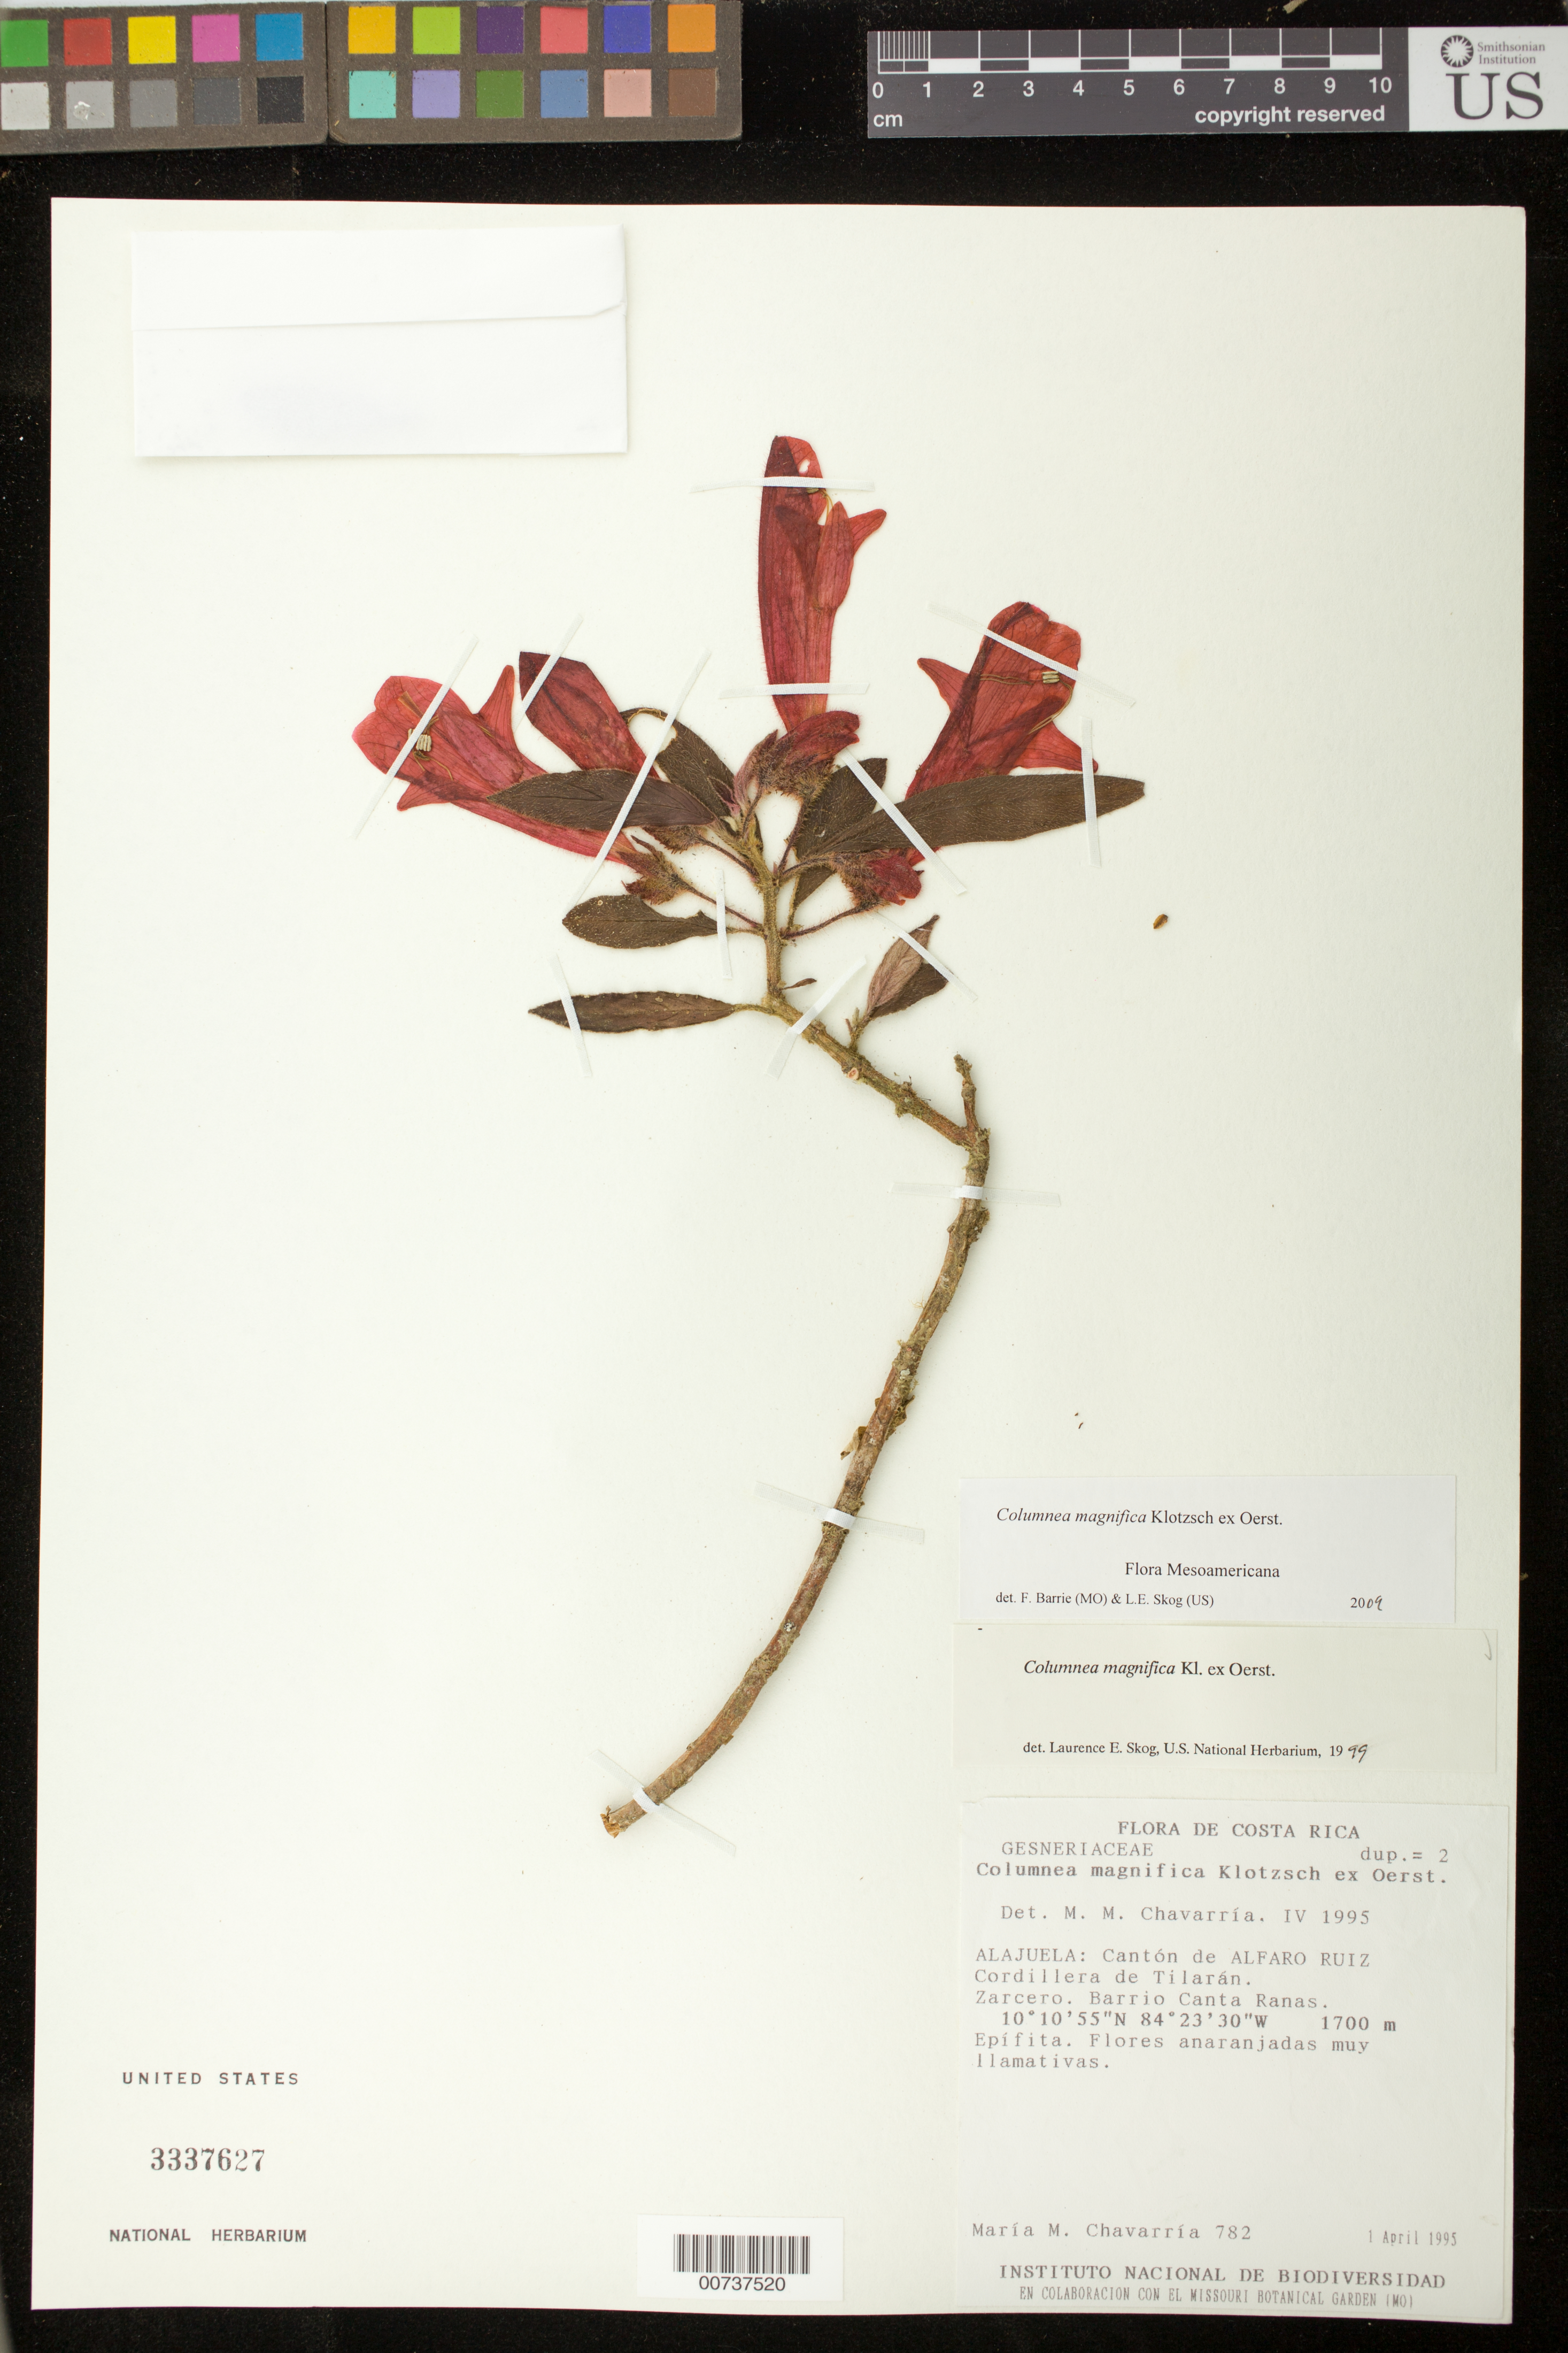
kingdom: Plantae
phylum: Tracheophyta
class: Magnoliopsida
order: Lamiales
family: Gesneriaceae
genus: Columnea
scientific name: Columnea magnifica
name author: Klotzsch ex Oerst.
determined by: Skog, Laurence E.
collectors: M. Chavarría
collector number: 782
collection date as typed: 01 Apr 1995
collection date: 1995-04-01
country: Costa Rica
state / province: Alajuela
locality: Cantón de Alfaro Ruiz, Cordillera de Tilarán, Zarcero, Barrio Canta Ranas.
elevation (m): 1700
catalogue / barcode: US 3337627